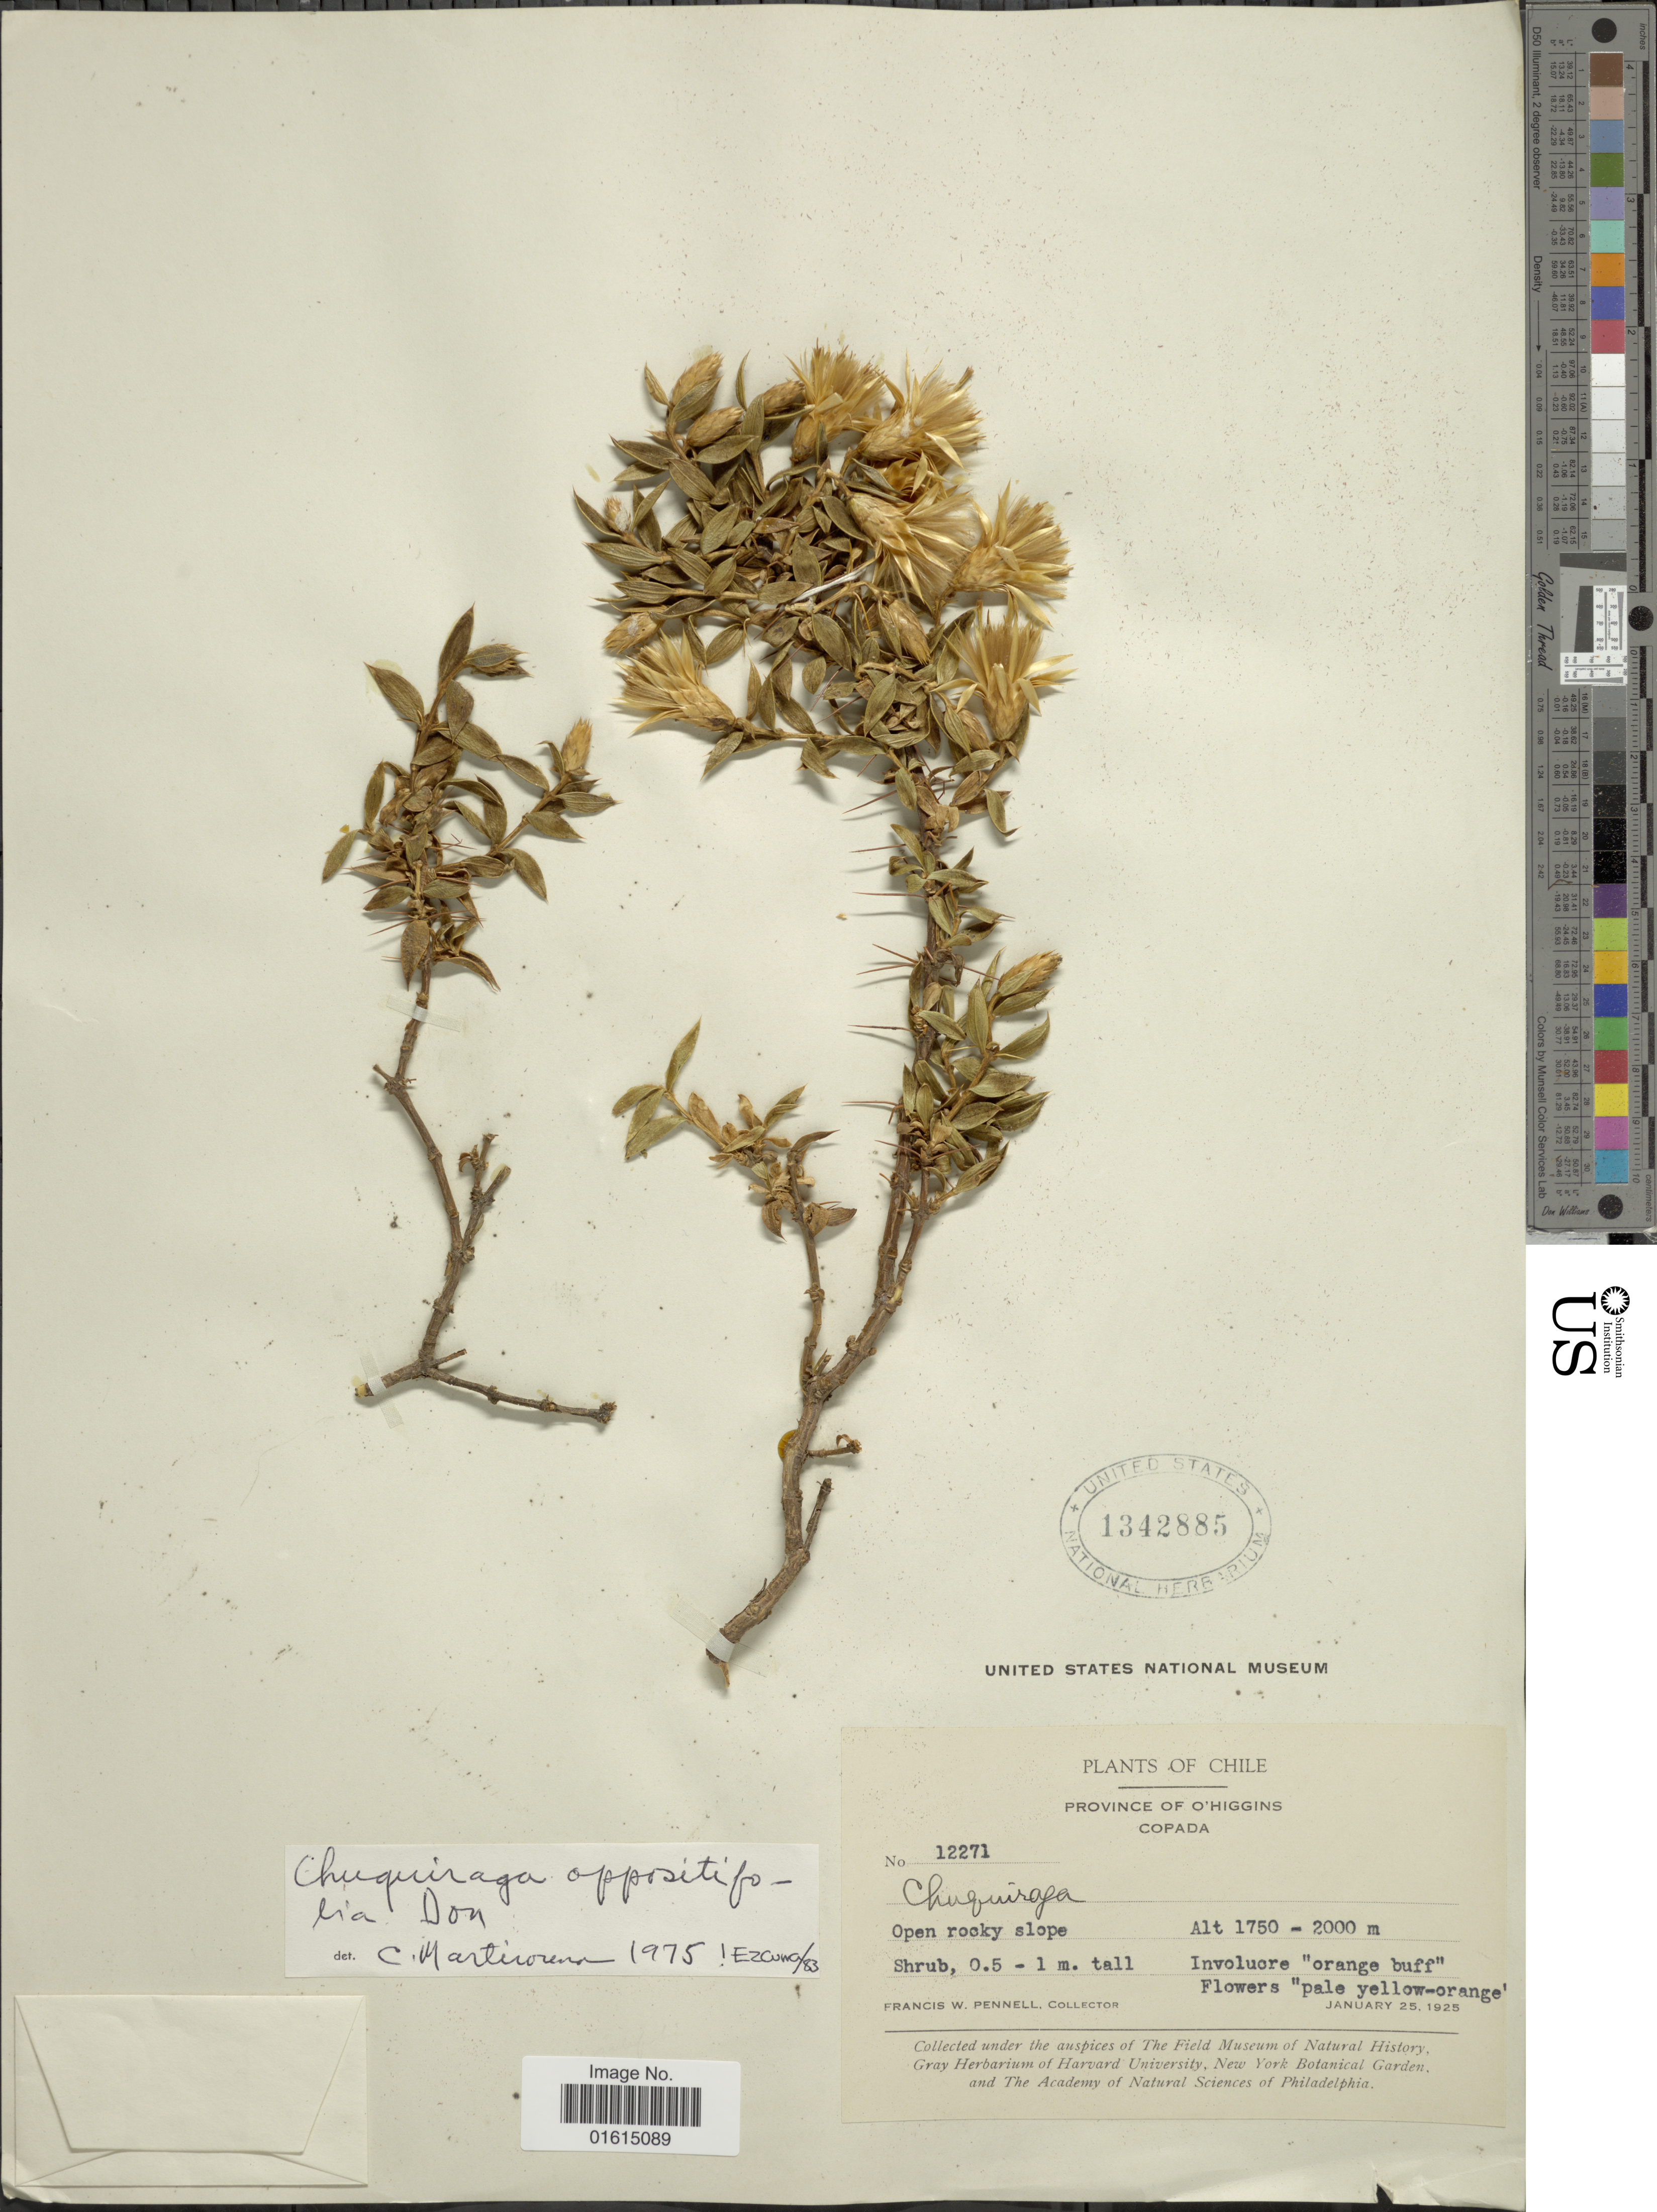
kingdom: Plantae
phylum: Tracheophyta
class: Magnoliopsida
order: Asterales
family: Asteraceae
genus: Chuquiraga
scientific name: Chuquiraga oppositifolia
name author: D. Don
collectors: F. W. Pennell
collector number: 12271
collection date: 1925-01-25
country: Chile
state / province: O'Higgins (VI)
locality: Province of O'Higgins, Copada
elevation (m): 1750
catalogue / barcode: US 1342885